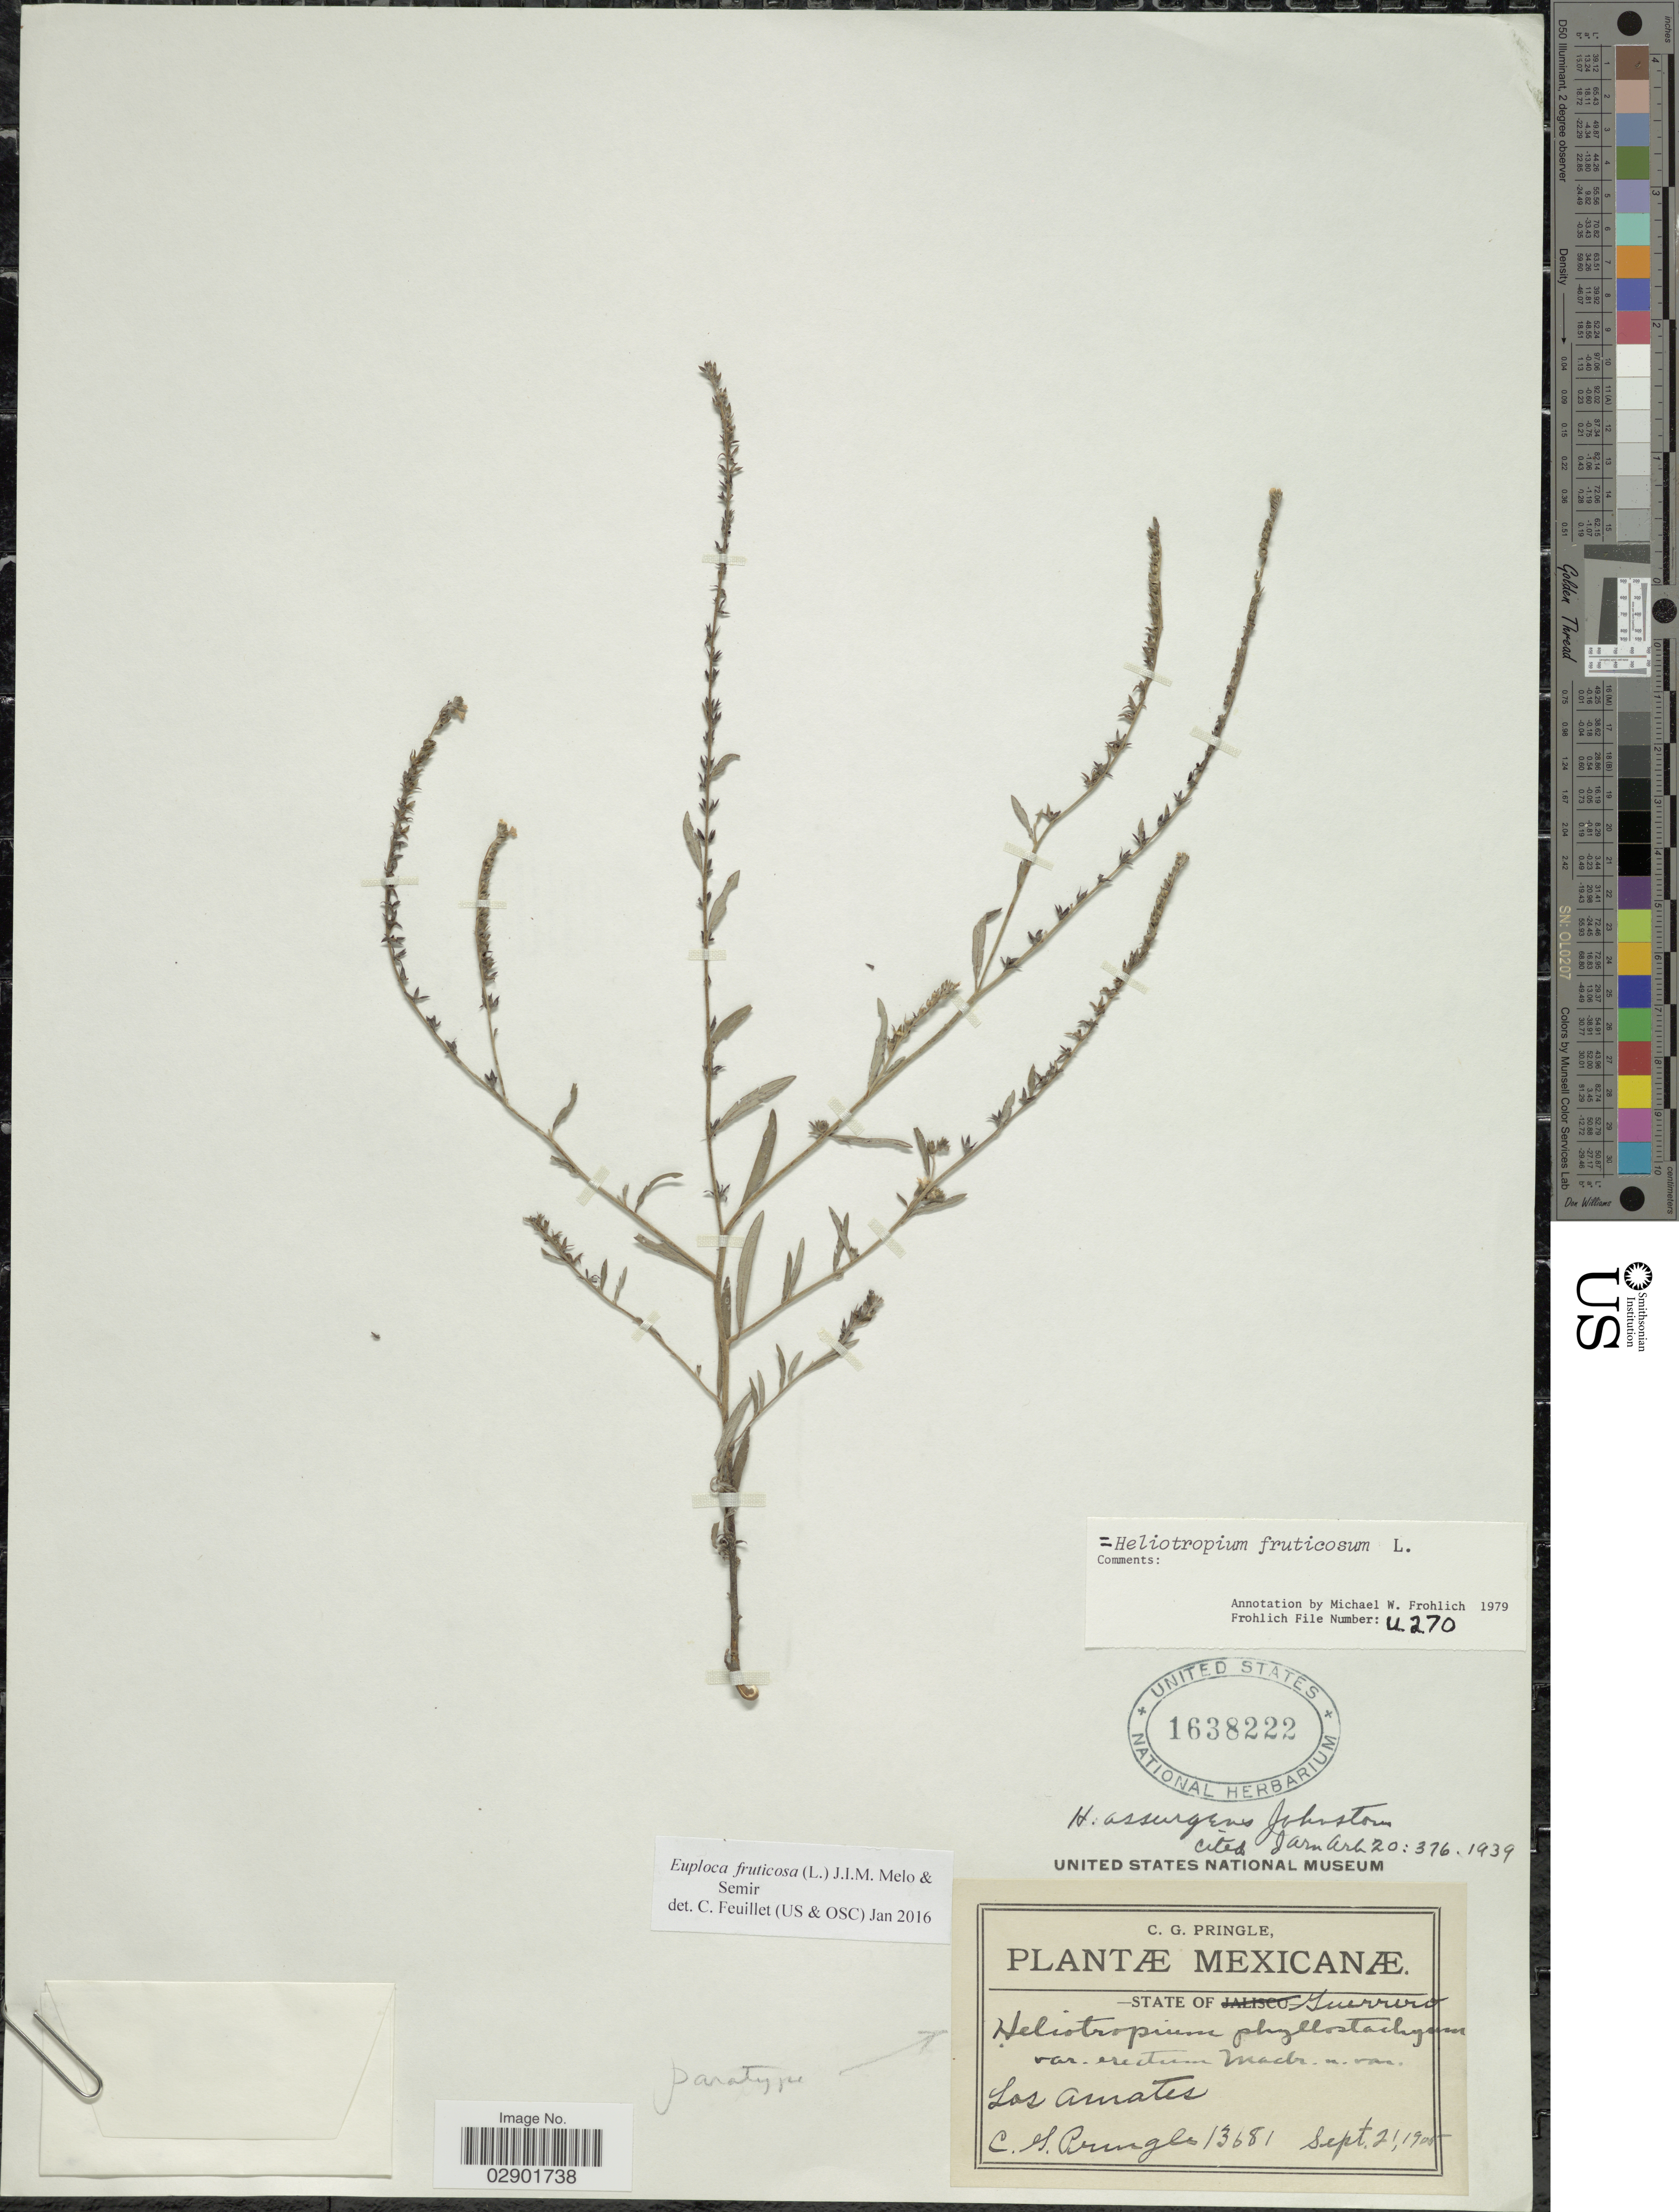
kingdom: Plantae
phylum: Tracheophyta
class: Magnoliopsida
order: Boraginales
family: Heliotropiaceae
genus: Euploca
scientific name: Euploca fruticosa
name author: (L.) J.I.M. Melo & Semir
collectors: C. G. Pringle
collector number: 13681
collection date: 1905-09-21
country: Mexico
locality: Los Amates.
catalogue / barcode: US 1638222